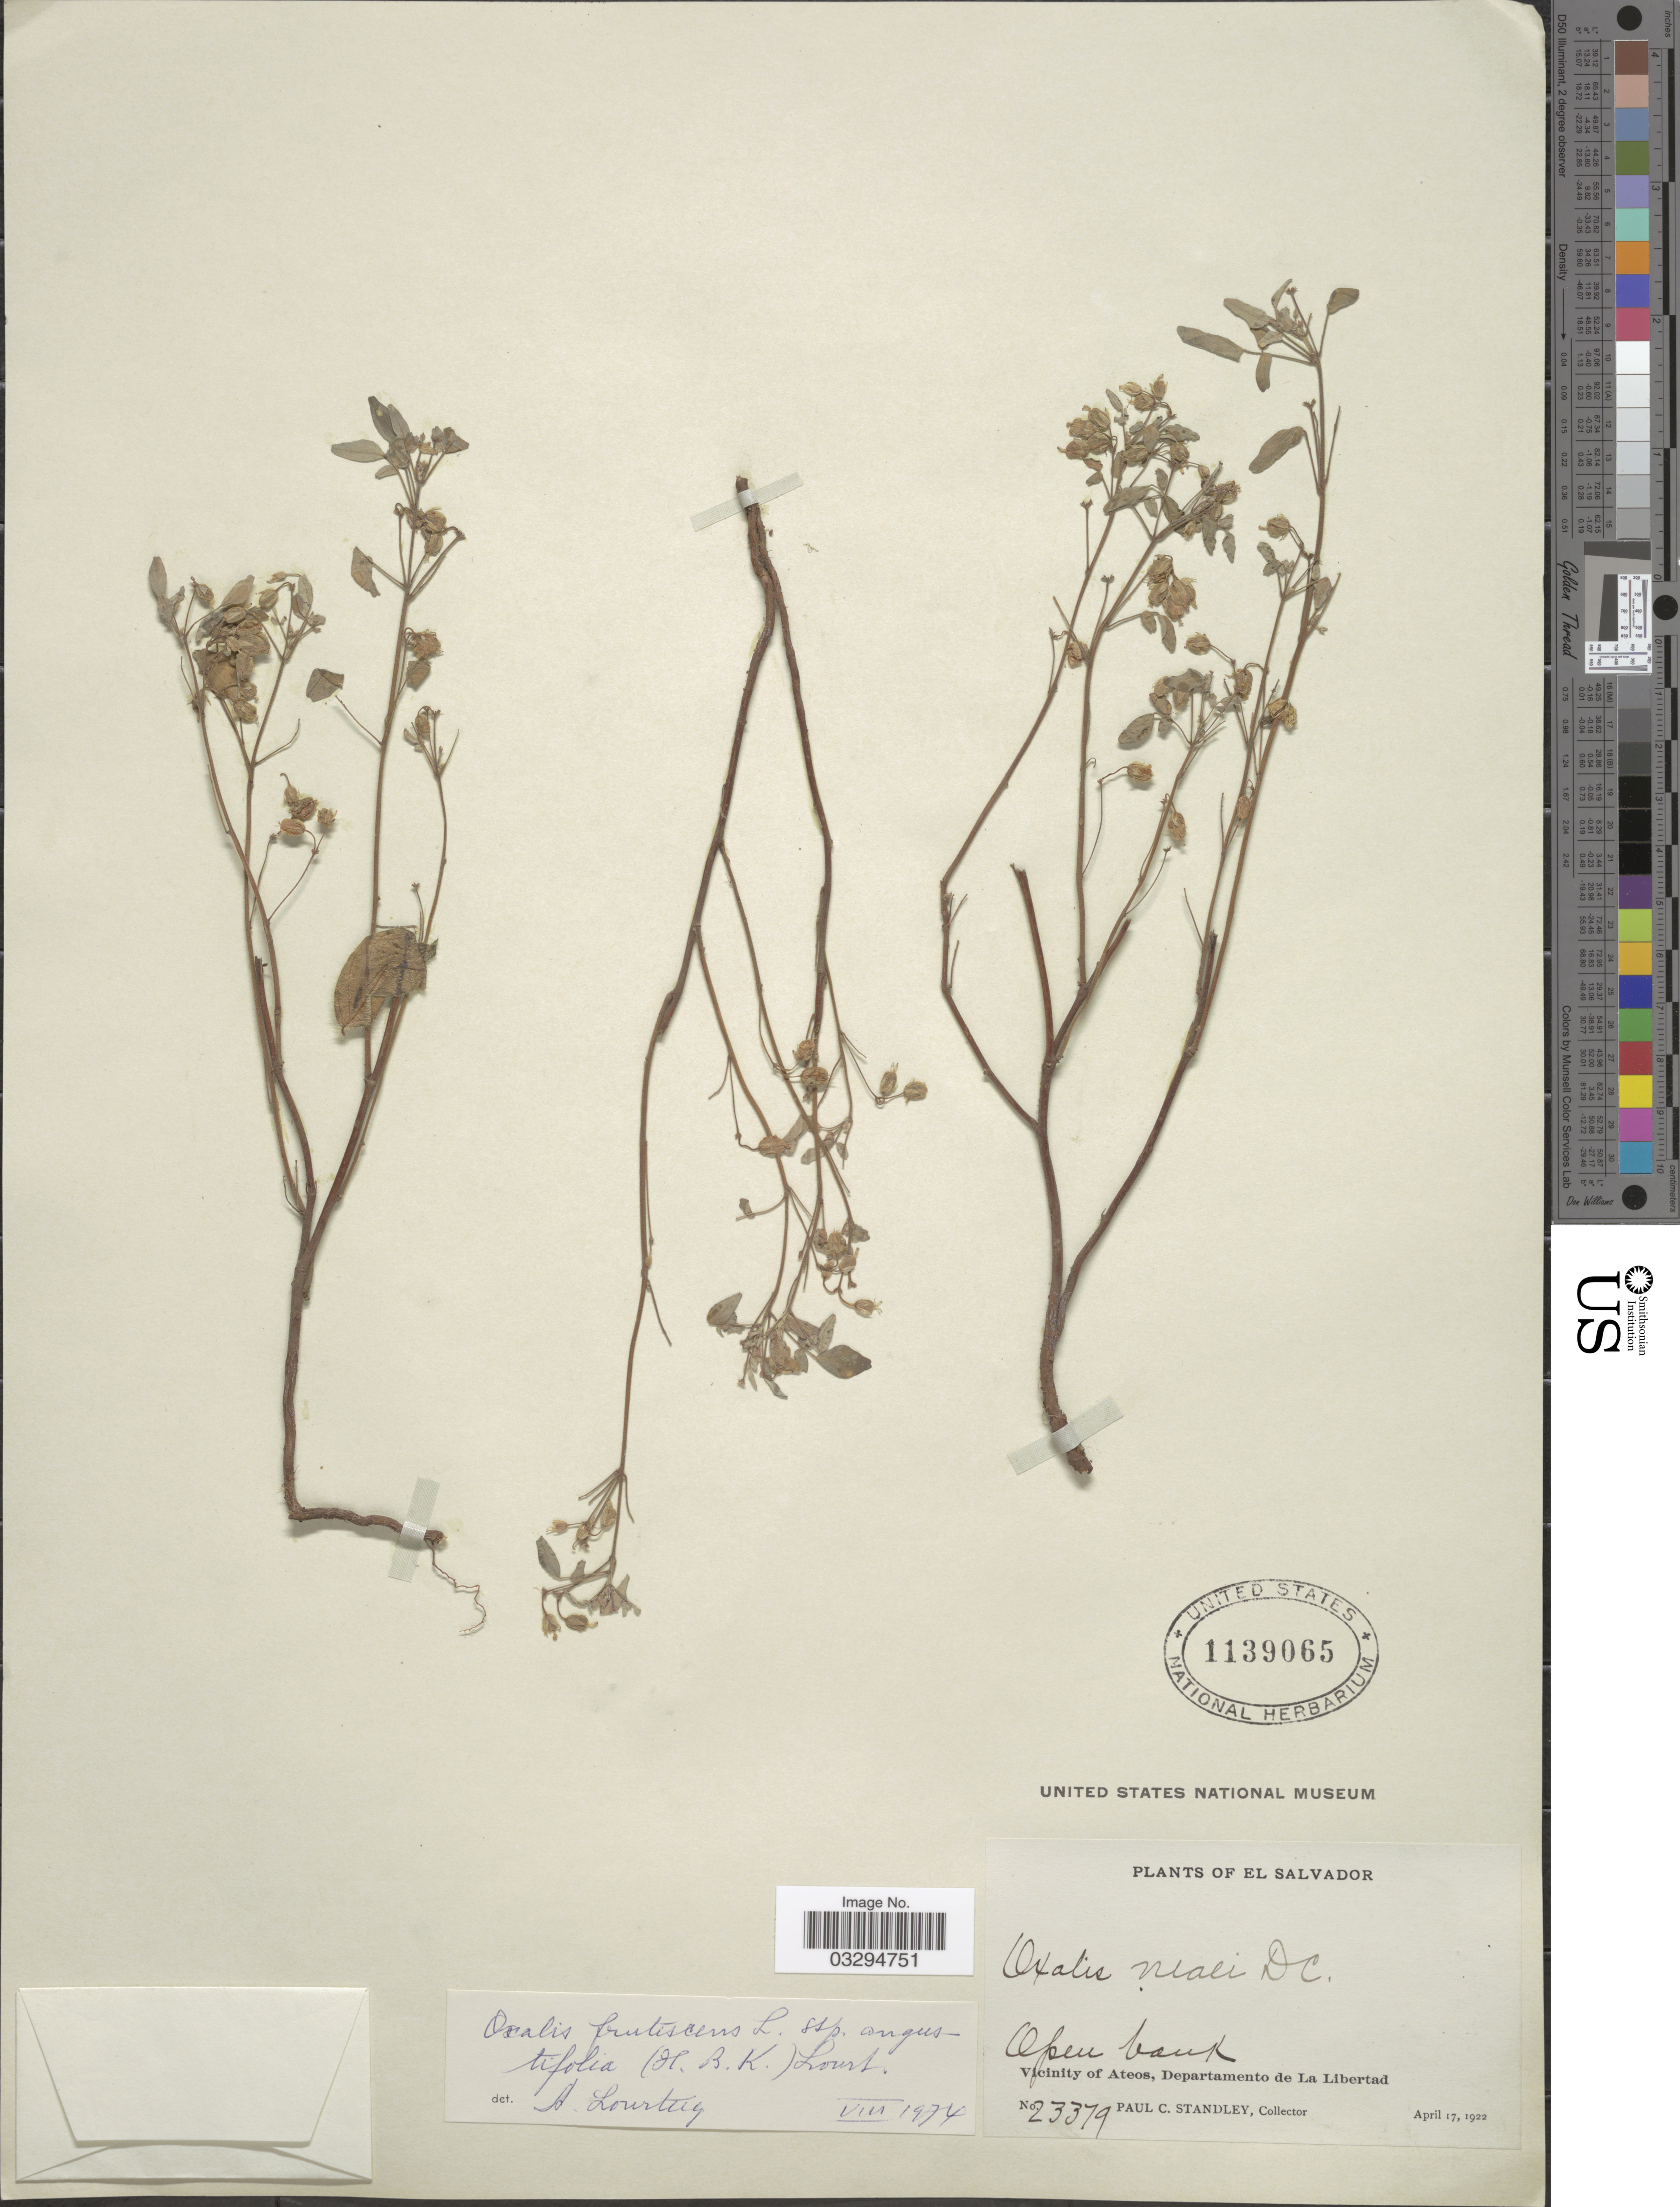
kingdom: Plantae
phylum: Tracheophyta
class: Magnoliopsida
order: Oxalidales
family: Oxalidaceae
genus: Oxalis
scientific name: Oxalis frutescens subsp. angustifolia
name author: (Kunth) Lourteig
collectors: P. C. Standley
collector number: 23379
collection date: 1922-04-17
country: El Salvador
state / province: La Libertad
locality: Vicinity of Ateos, Departamento de La Libertad.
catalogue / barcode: US 1139065